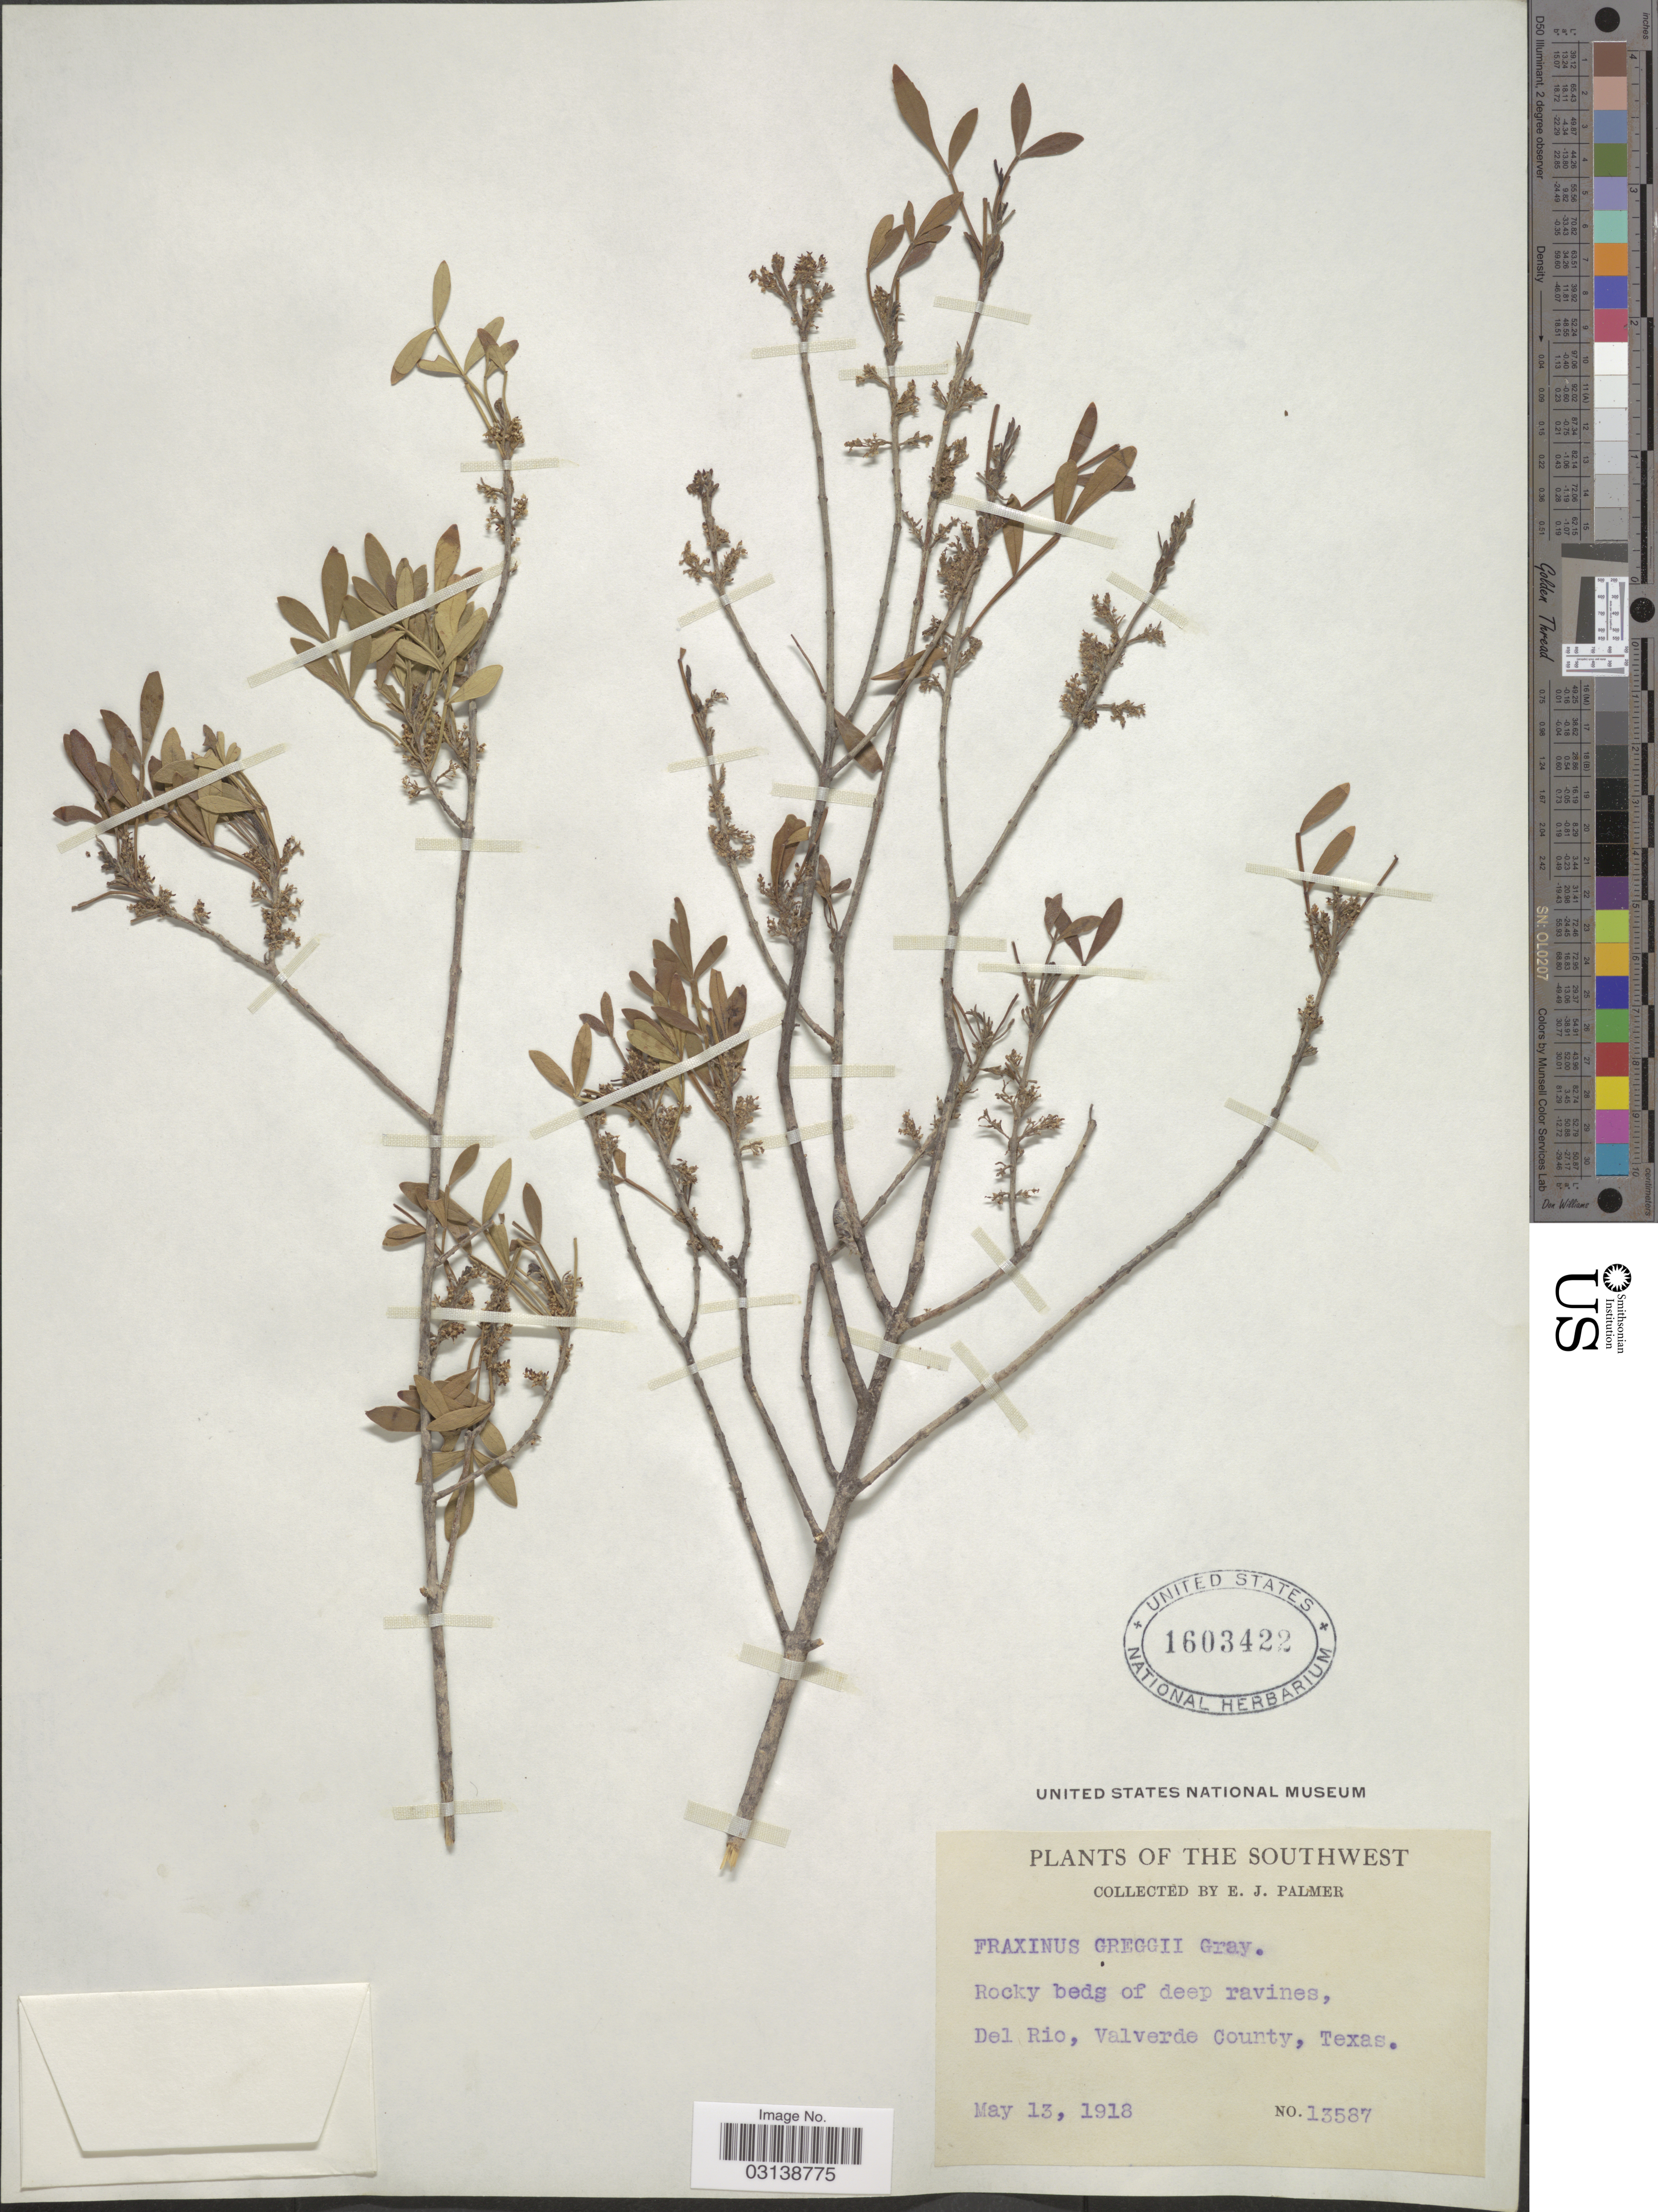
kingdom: Plantae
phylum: Tracheophyta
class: Magnoliopsida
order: Lamiales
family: Oleaceae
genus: Fraxinus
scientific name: Fraxinus greggii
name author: A. Gray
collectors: E. J. Palmer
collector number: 13587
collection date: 1918-05-13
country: United States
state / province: Texas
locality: The Southwest. Del Rio, Valverde County.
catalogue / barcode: US 1603422